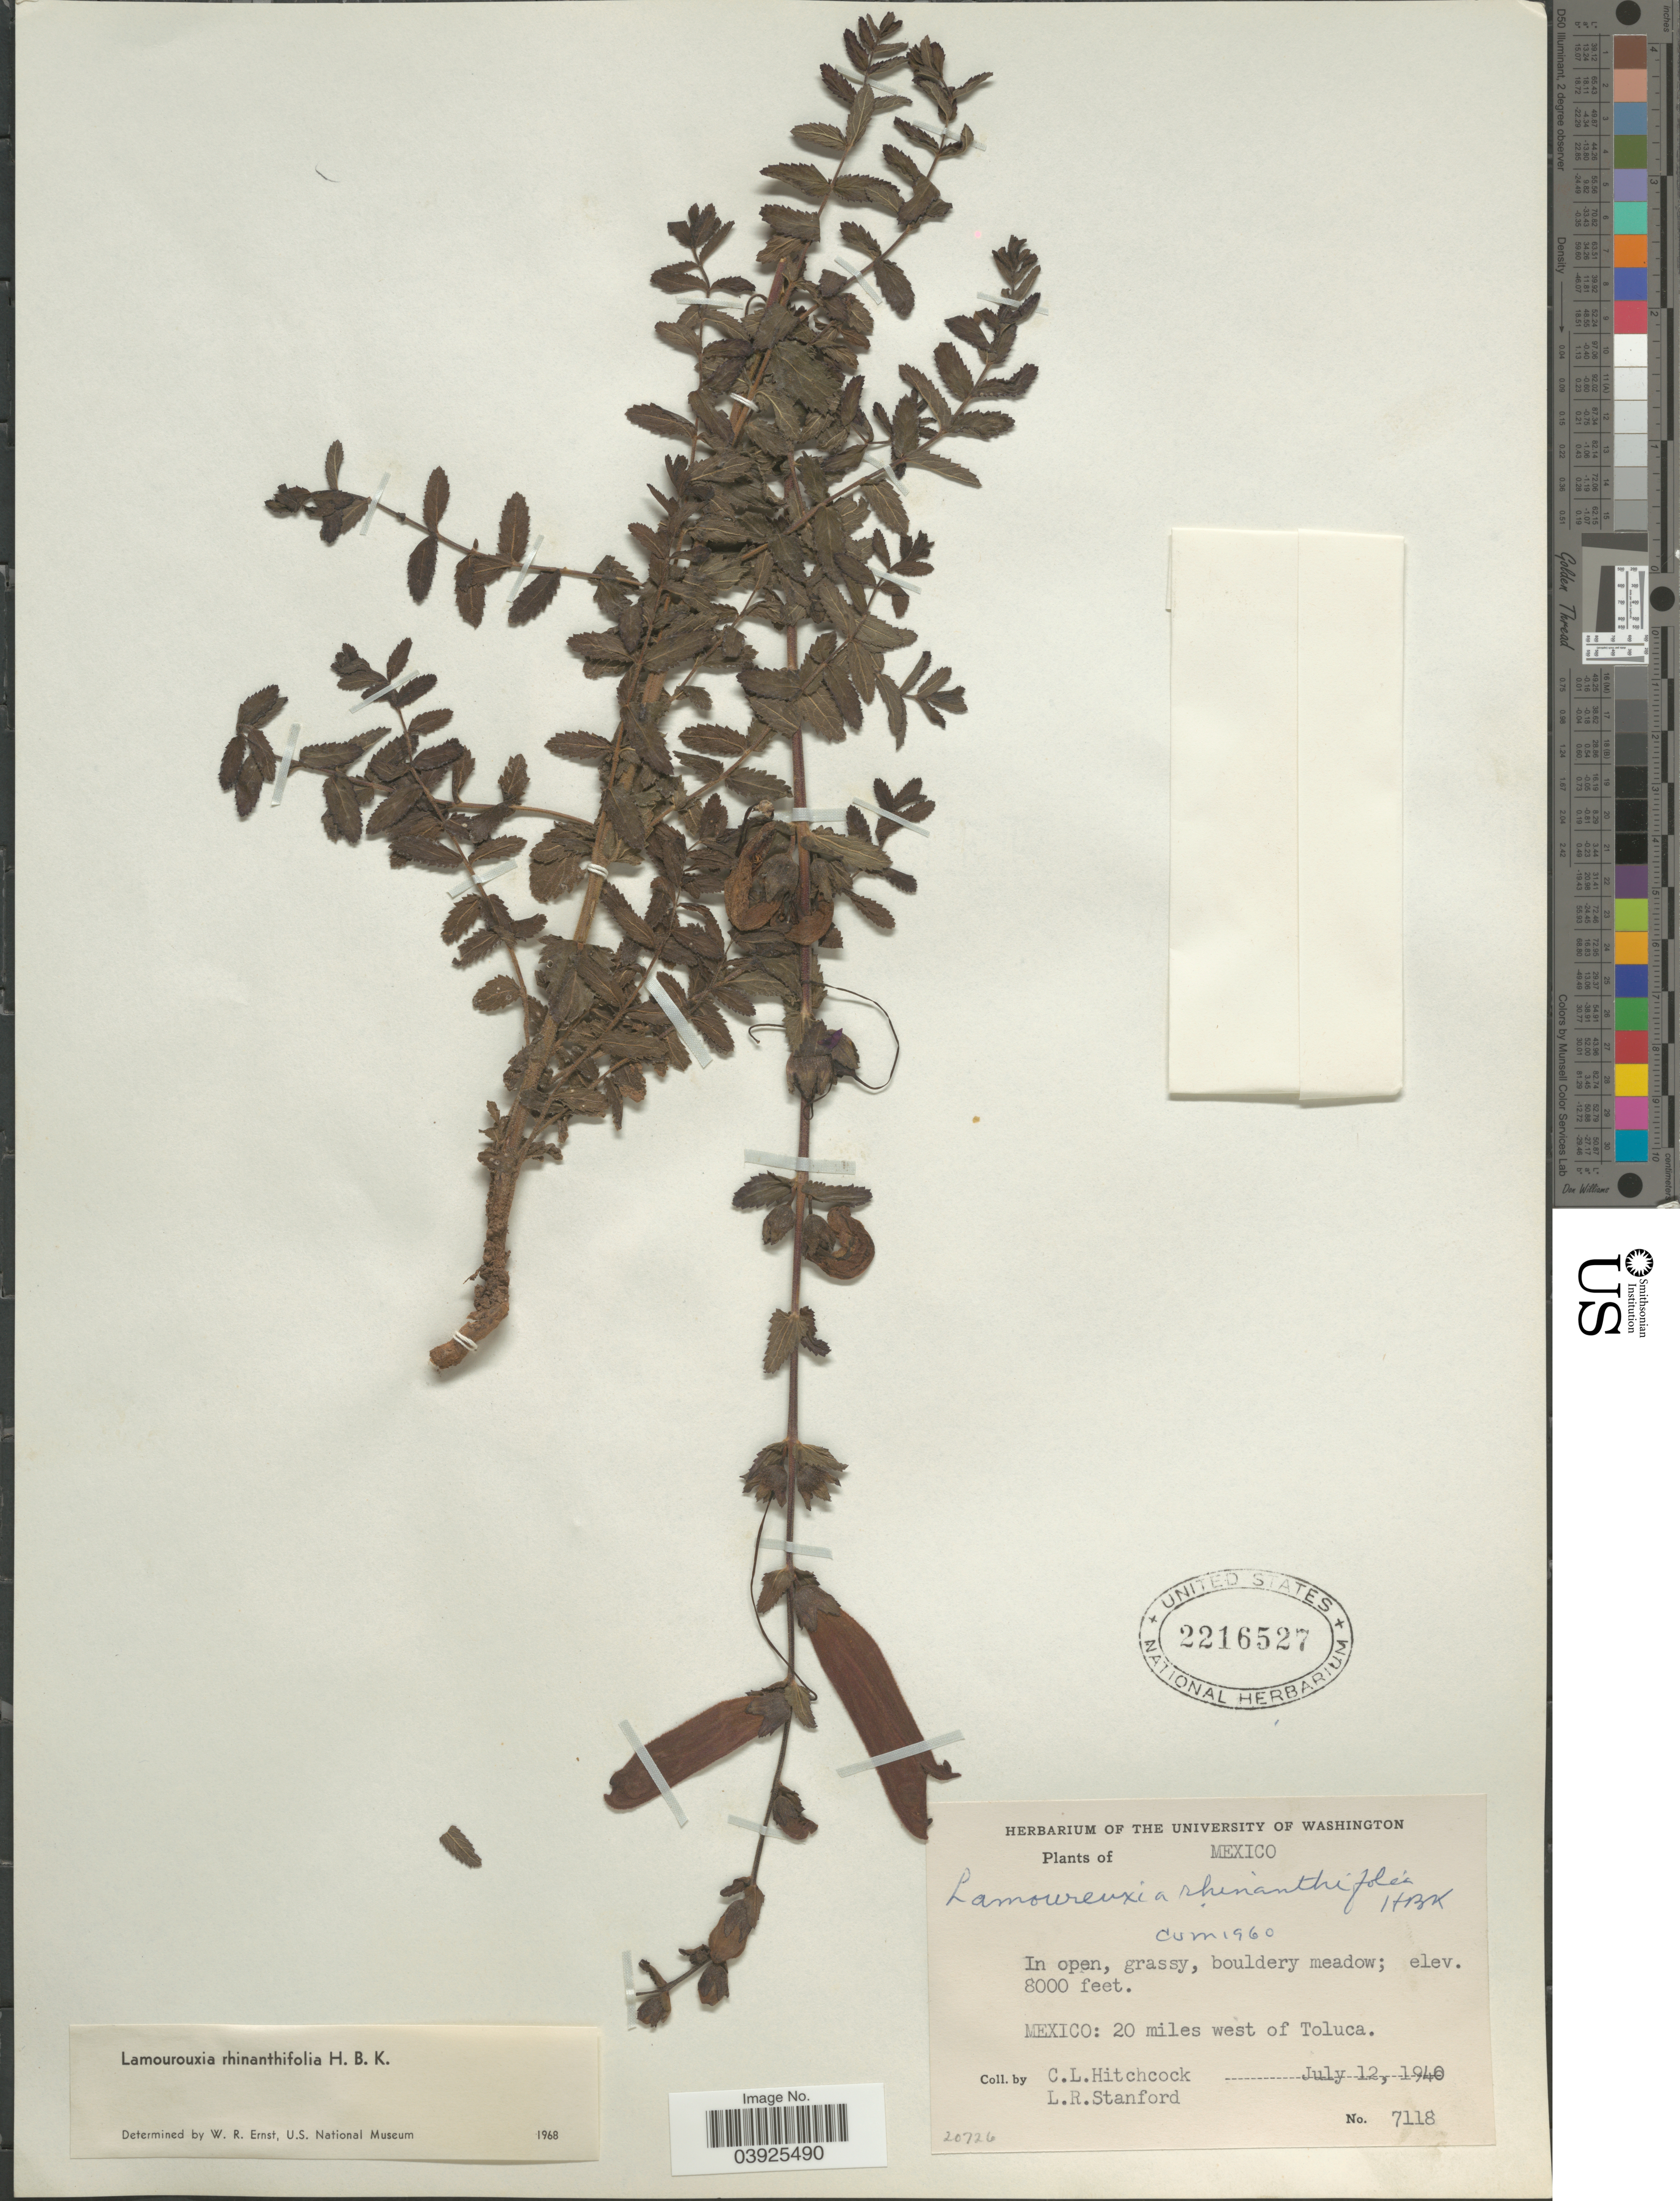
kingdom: Plantae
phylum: Tracheophyta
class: Magnoliopsida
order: Lamiales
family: Orobanchaceae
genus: Lamourouxia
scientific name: Lamourouxia rhinanthifolia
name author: Kunth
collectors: C. L. Hitchcock & L. R. Stanford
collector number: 7118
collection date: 1940-07-12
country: Mexico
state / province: México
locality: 20 miles west of Toluca.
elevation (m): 2438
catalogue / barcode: US 2216527